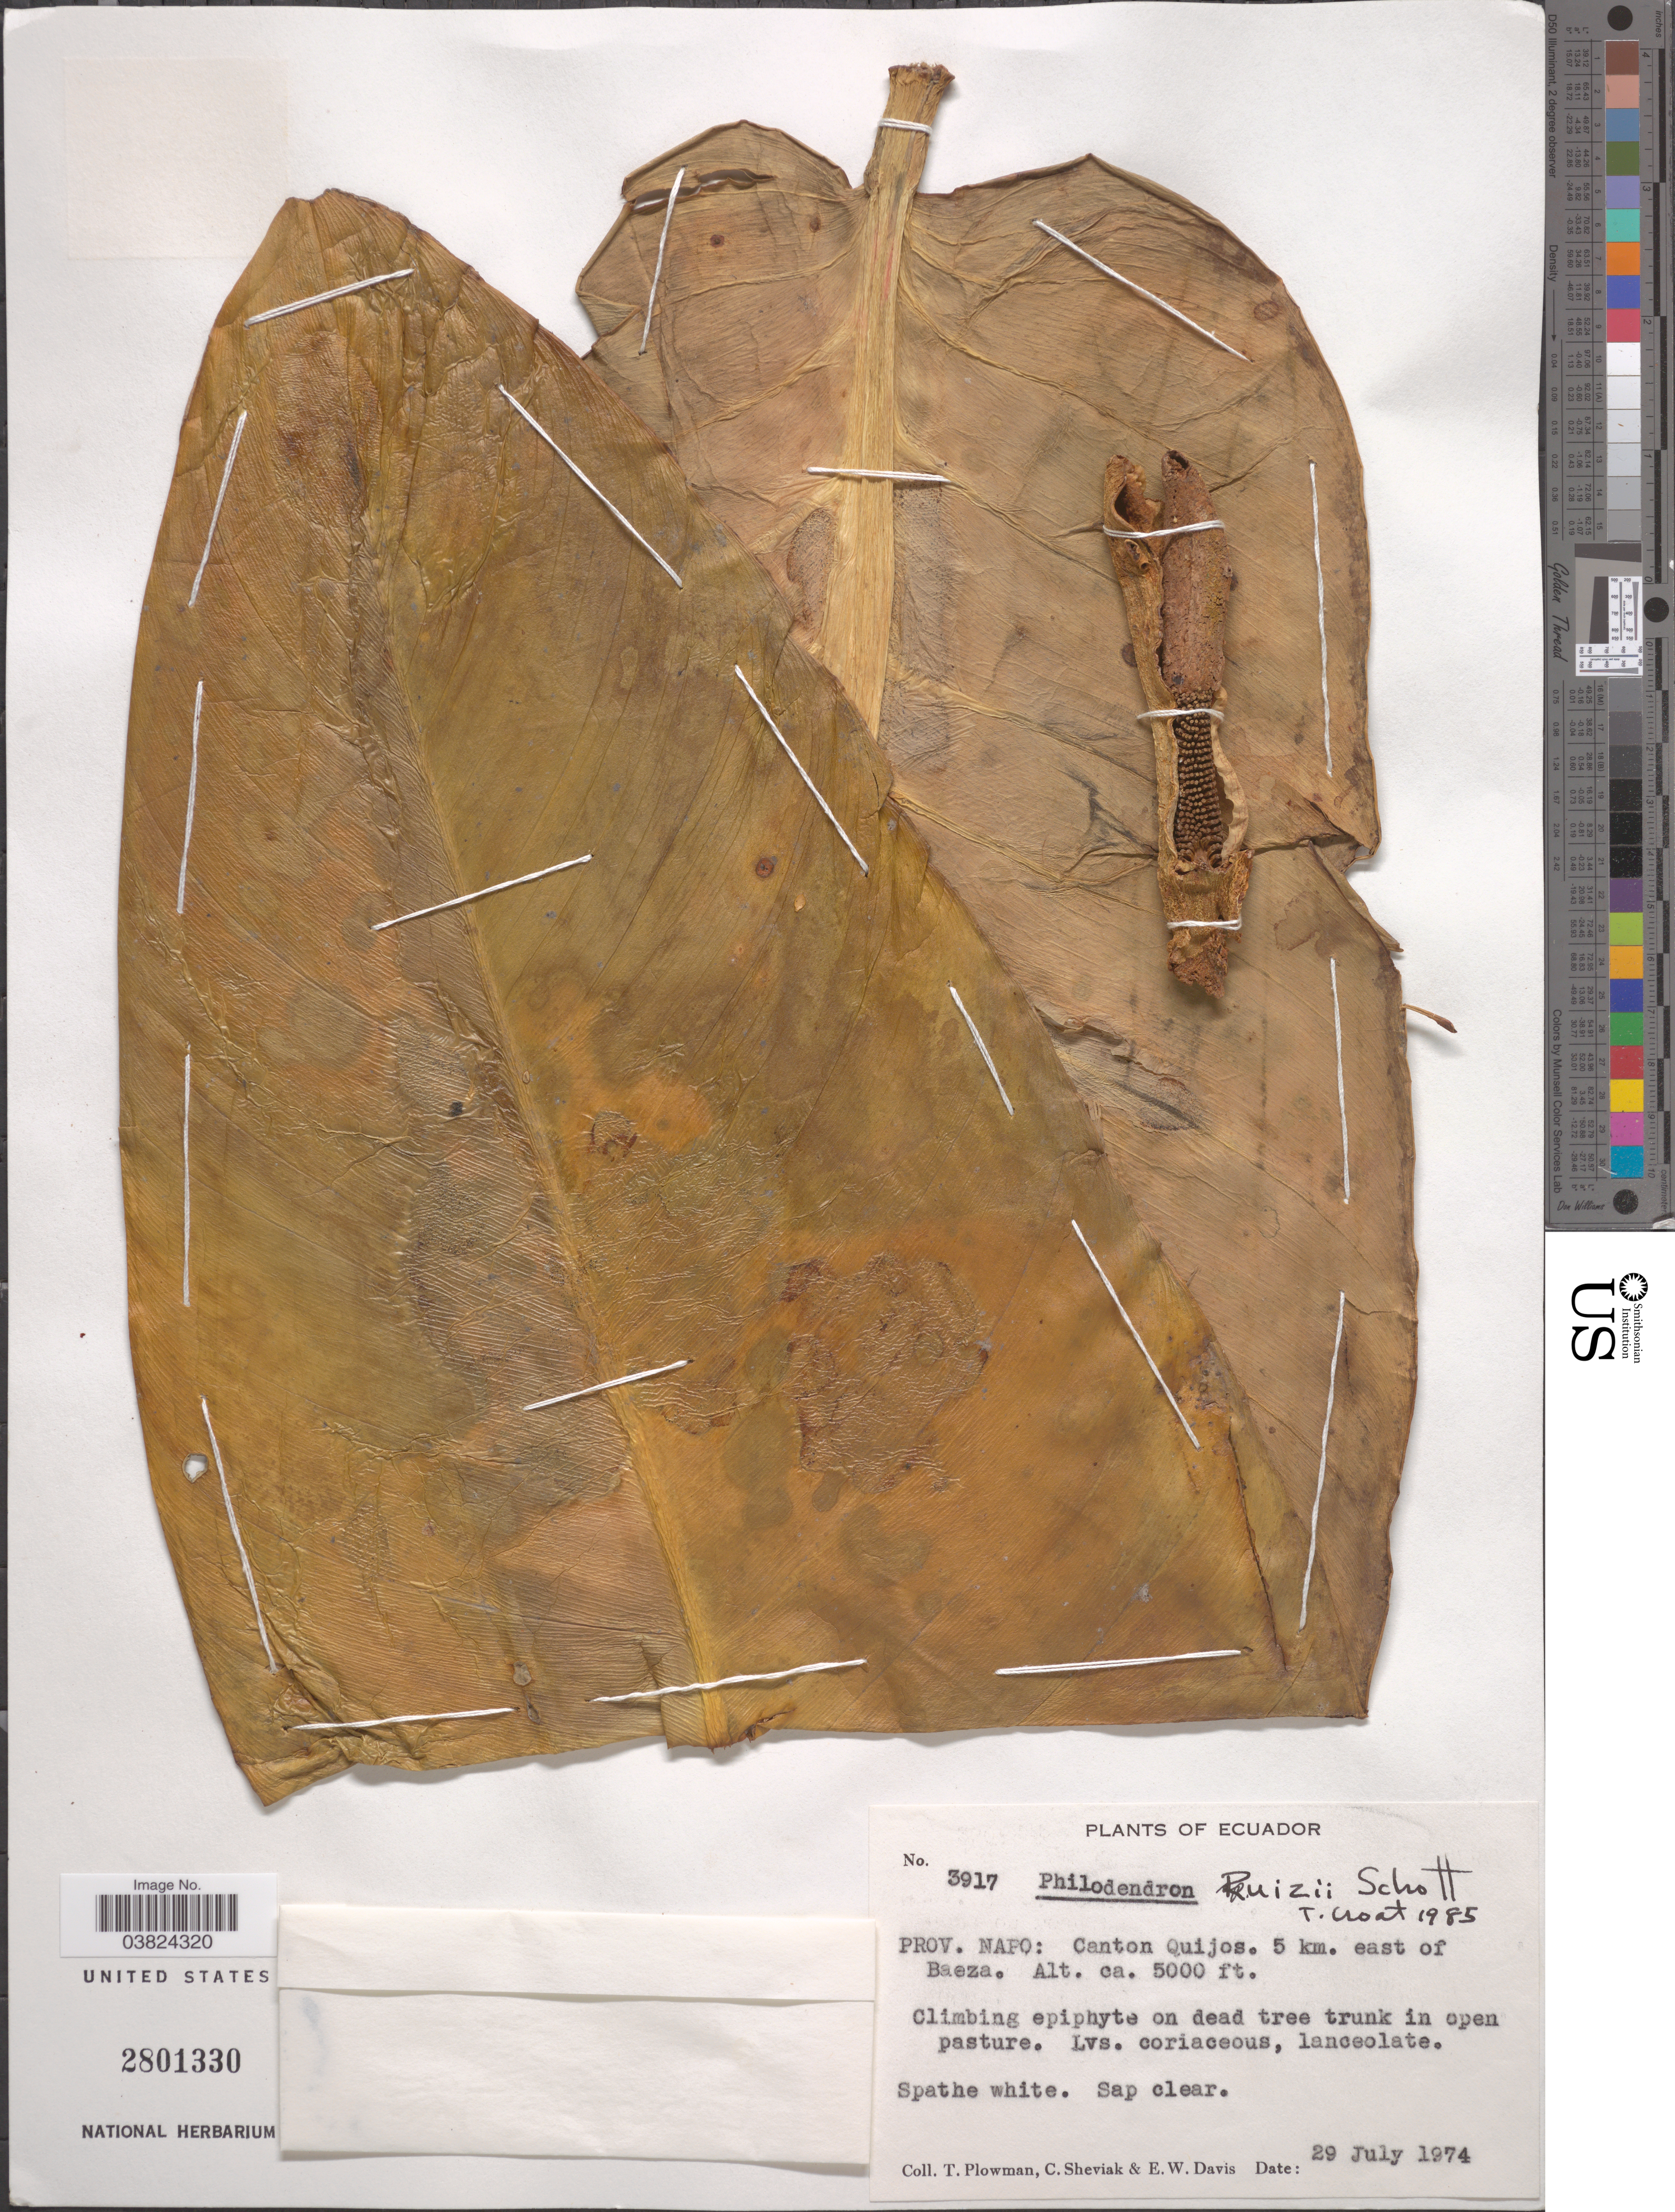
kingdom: Plantae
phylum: Tracheophyta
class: Liliopsida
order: Alismatales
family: Araceae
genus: Philodendron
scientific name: Philodendron ruizii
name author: Schott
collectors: T. Plowman, C. J. Sheviak & E. W. Davis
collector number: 3917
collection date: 1974-07-29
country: Ecuador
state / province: Napo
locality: Canton Quijos. 5 km. east of Baeza.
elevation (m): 1524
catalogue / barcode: US 2801330